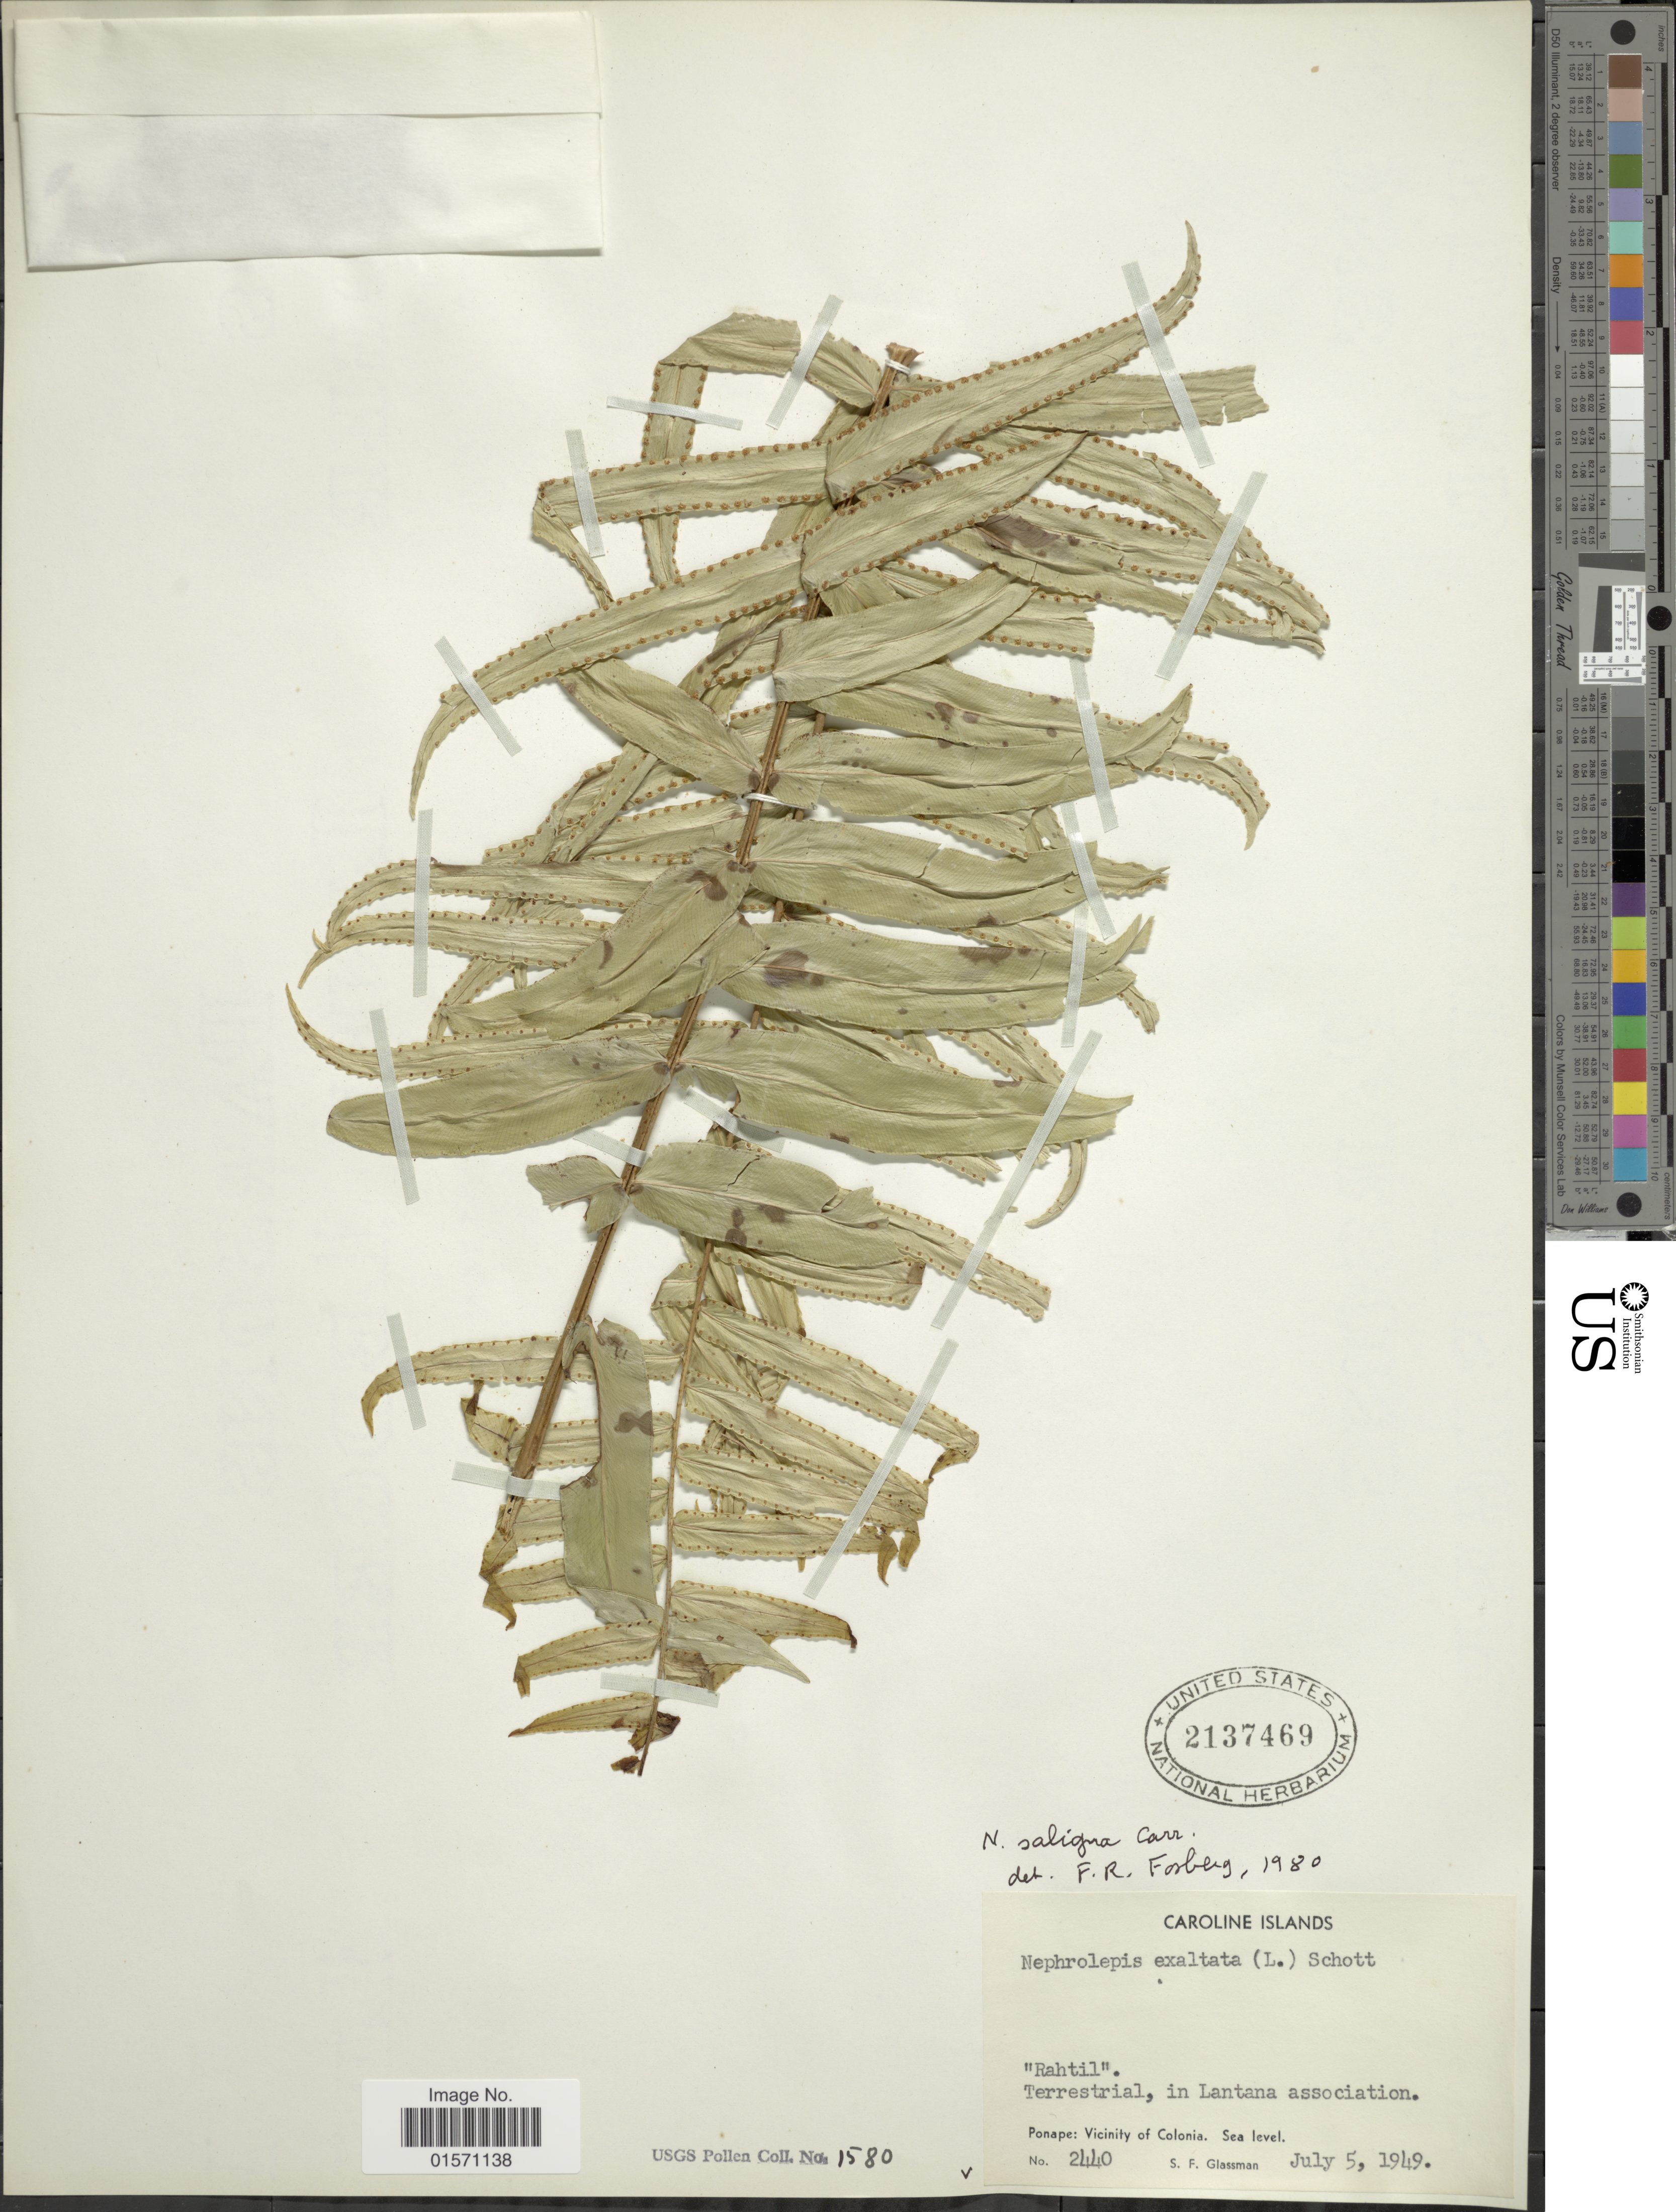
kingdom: Plantae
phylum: Tracheophyta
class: Polypodiopsida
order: Polypodiales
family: Nephrolepidaceae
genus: Nephrolepis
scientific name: Nephrolepis saligna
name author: Cav.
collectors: S. F. Glassman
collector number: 2440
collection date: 1949-07-05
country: Micronesia, Federated States of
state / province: Pohnpei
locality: Caroline Islands. Ponape: Vicinity of Colonia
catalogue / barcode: US 2137469